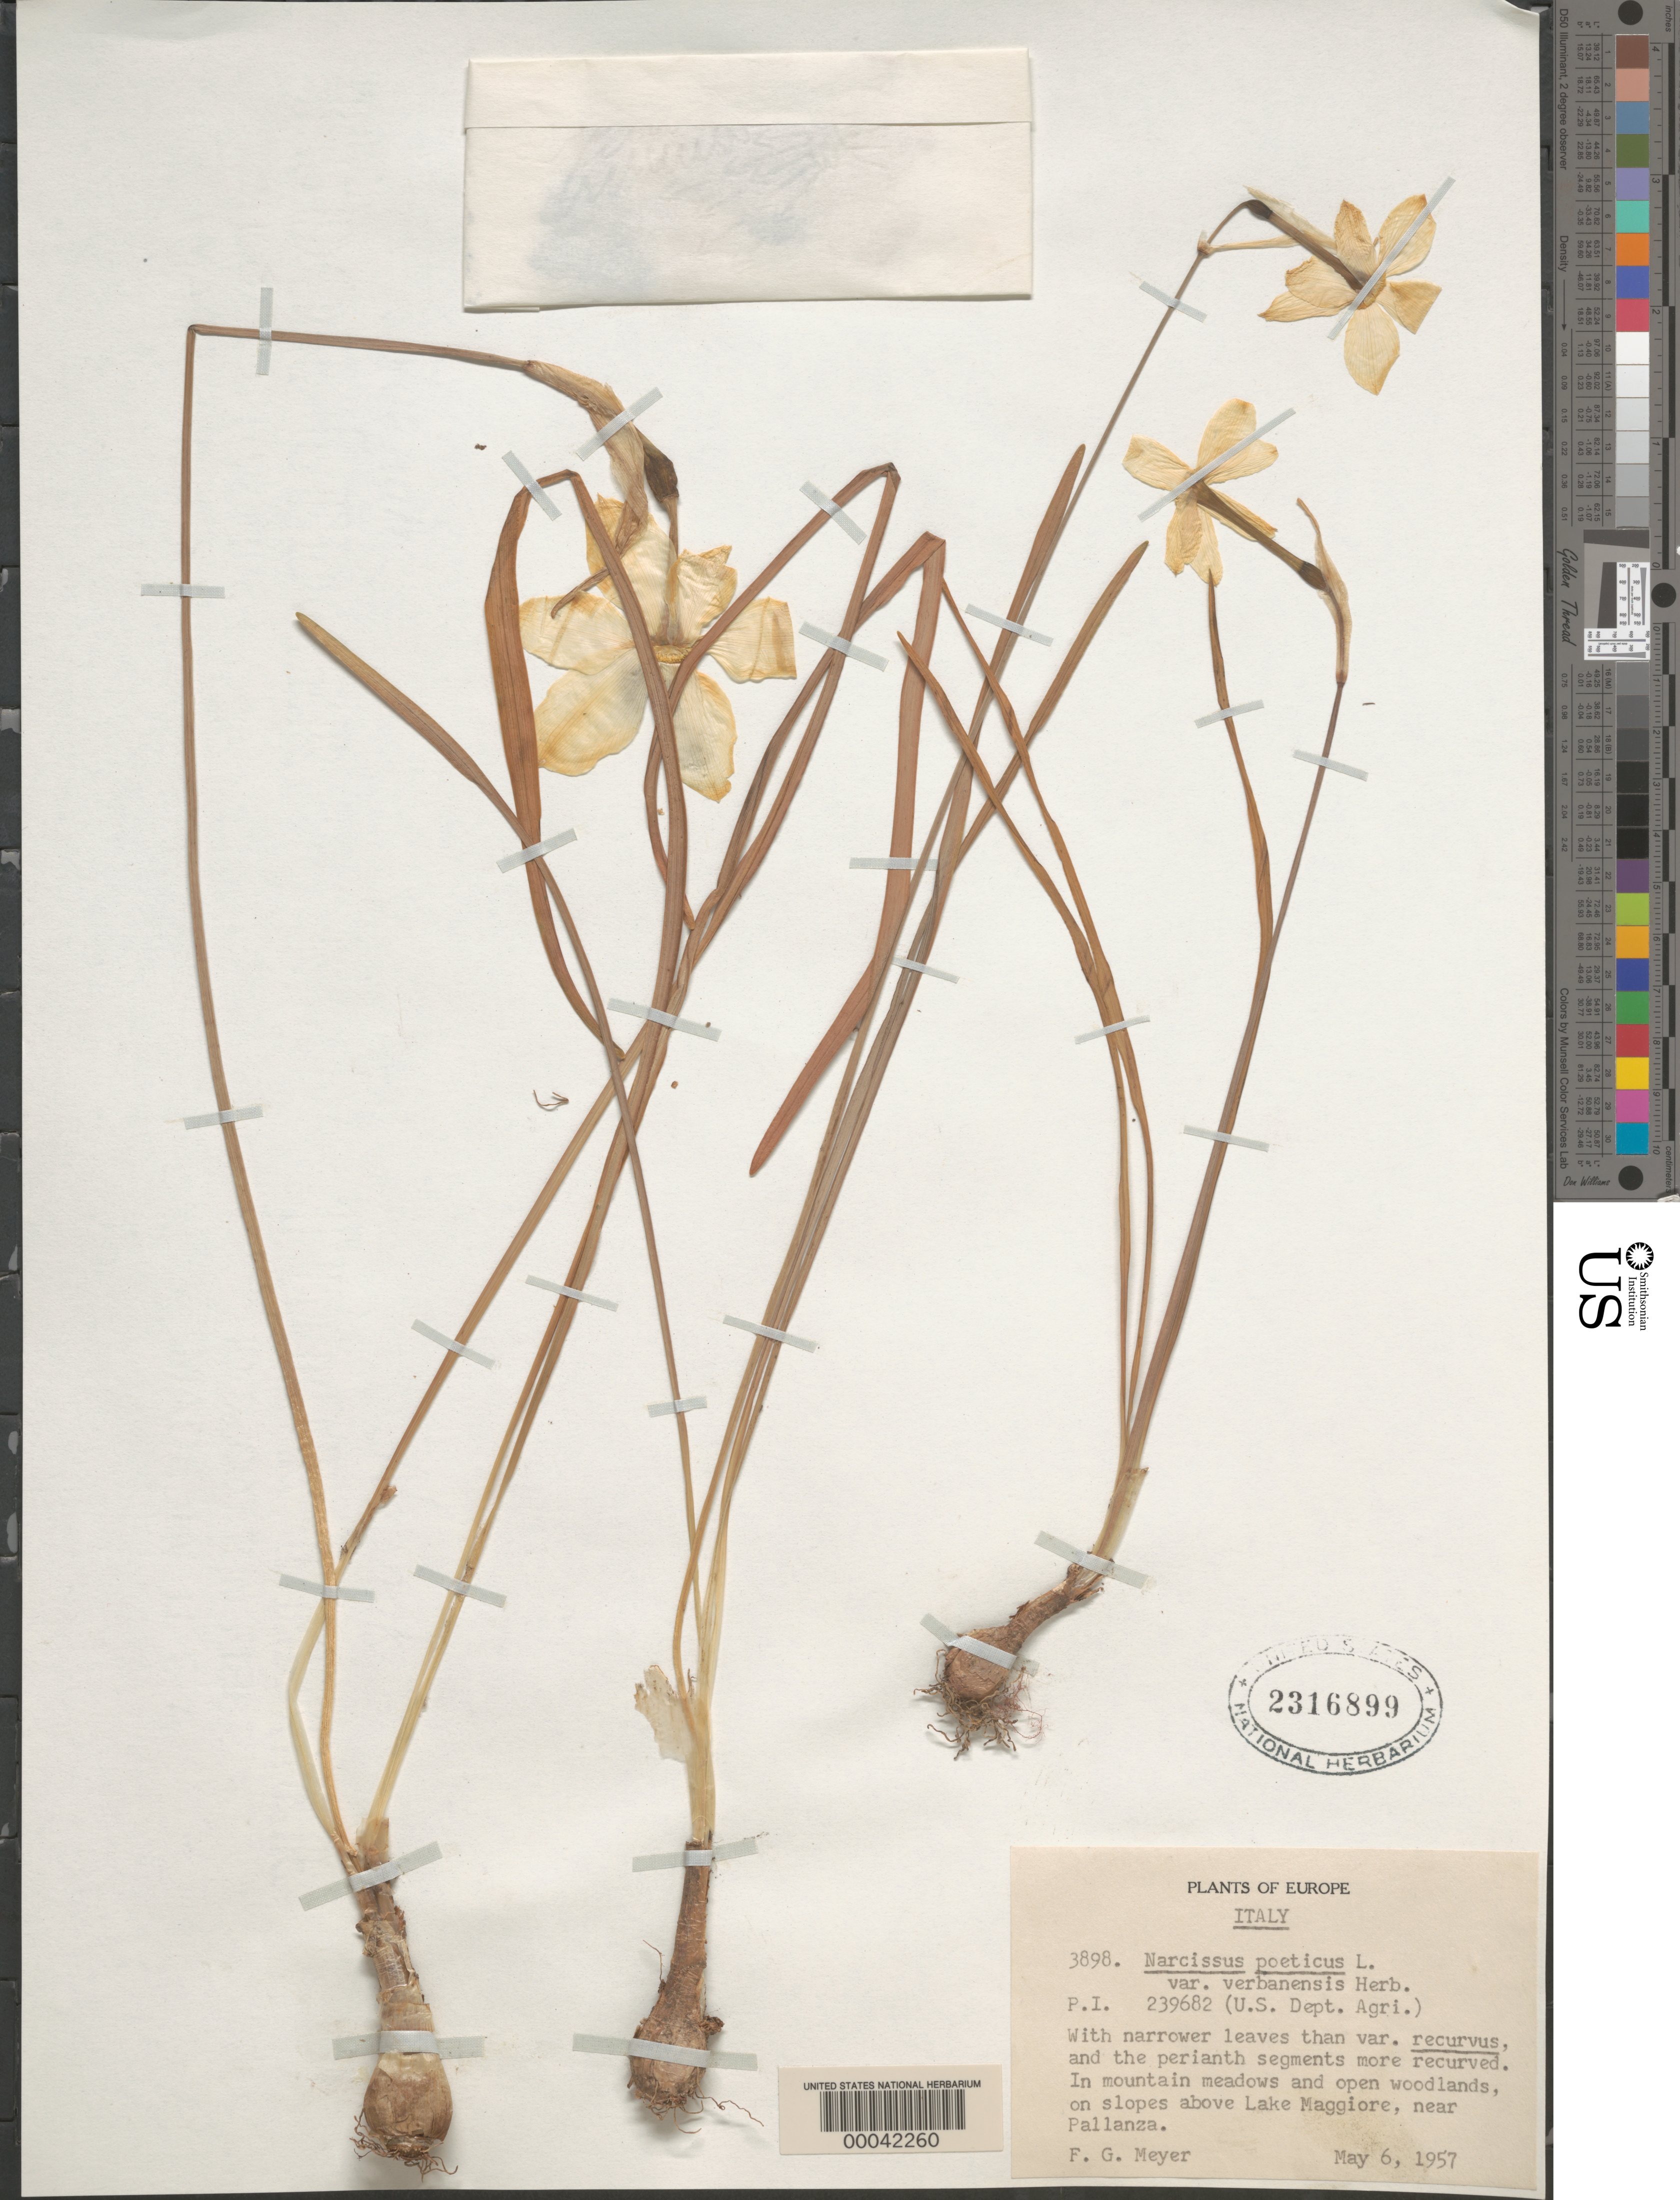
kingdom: Plantae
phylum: Tracheophyta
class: Liliopsida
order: Asparagales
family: Amaryllidaceae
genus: Narcissus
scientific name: Narcissus poeticus var. verbanensis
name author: Herb.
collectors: F. G. Meyer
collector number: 3898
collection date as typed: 06 May 1957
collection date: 1957-05-06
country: Italy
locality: Above lake maggiore, near pallanza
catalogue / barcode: US 2316899